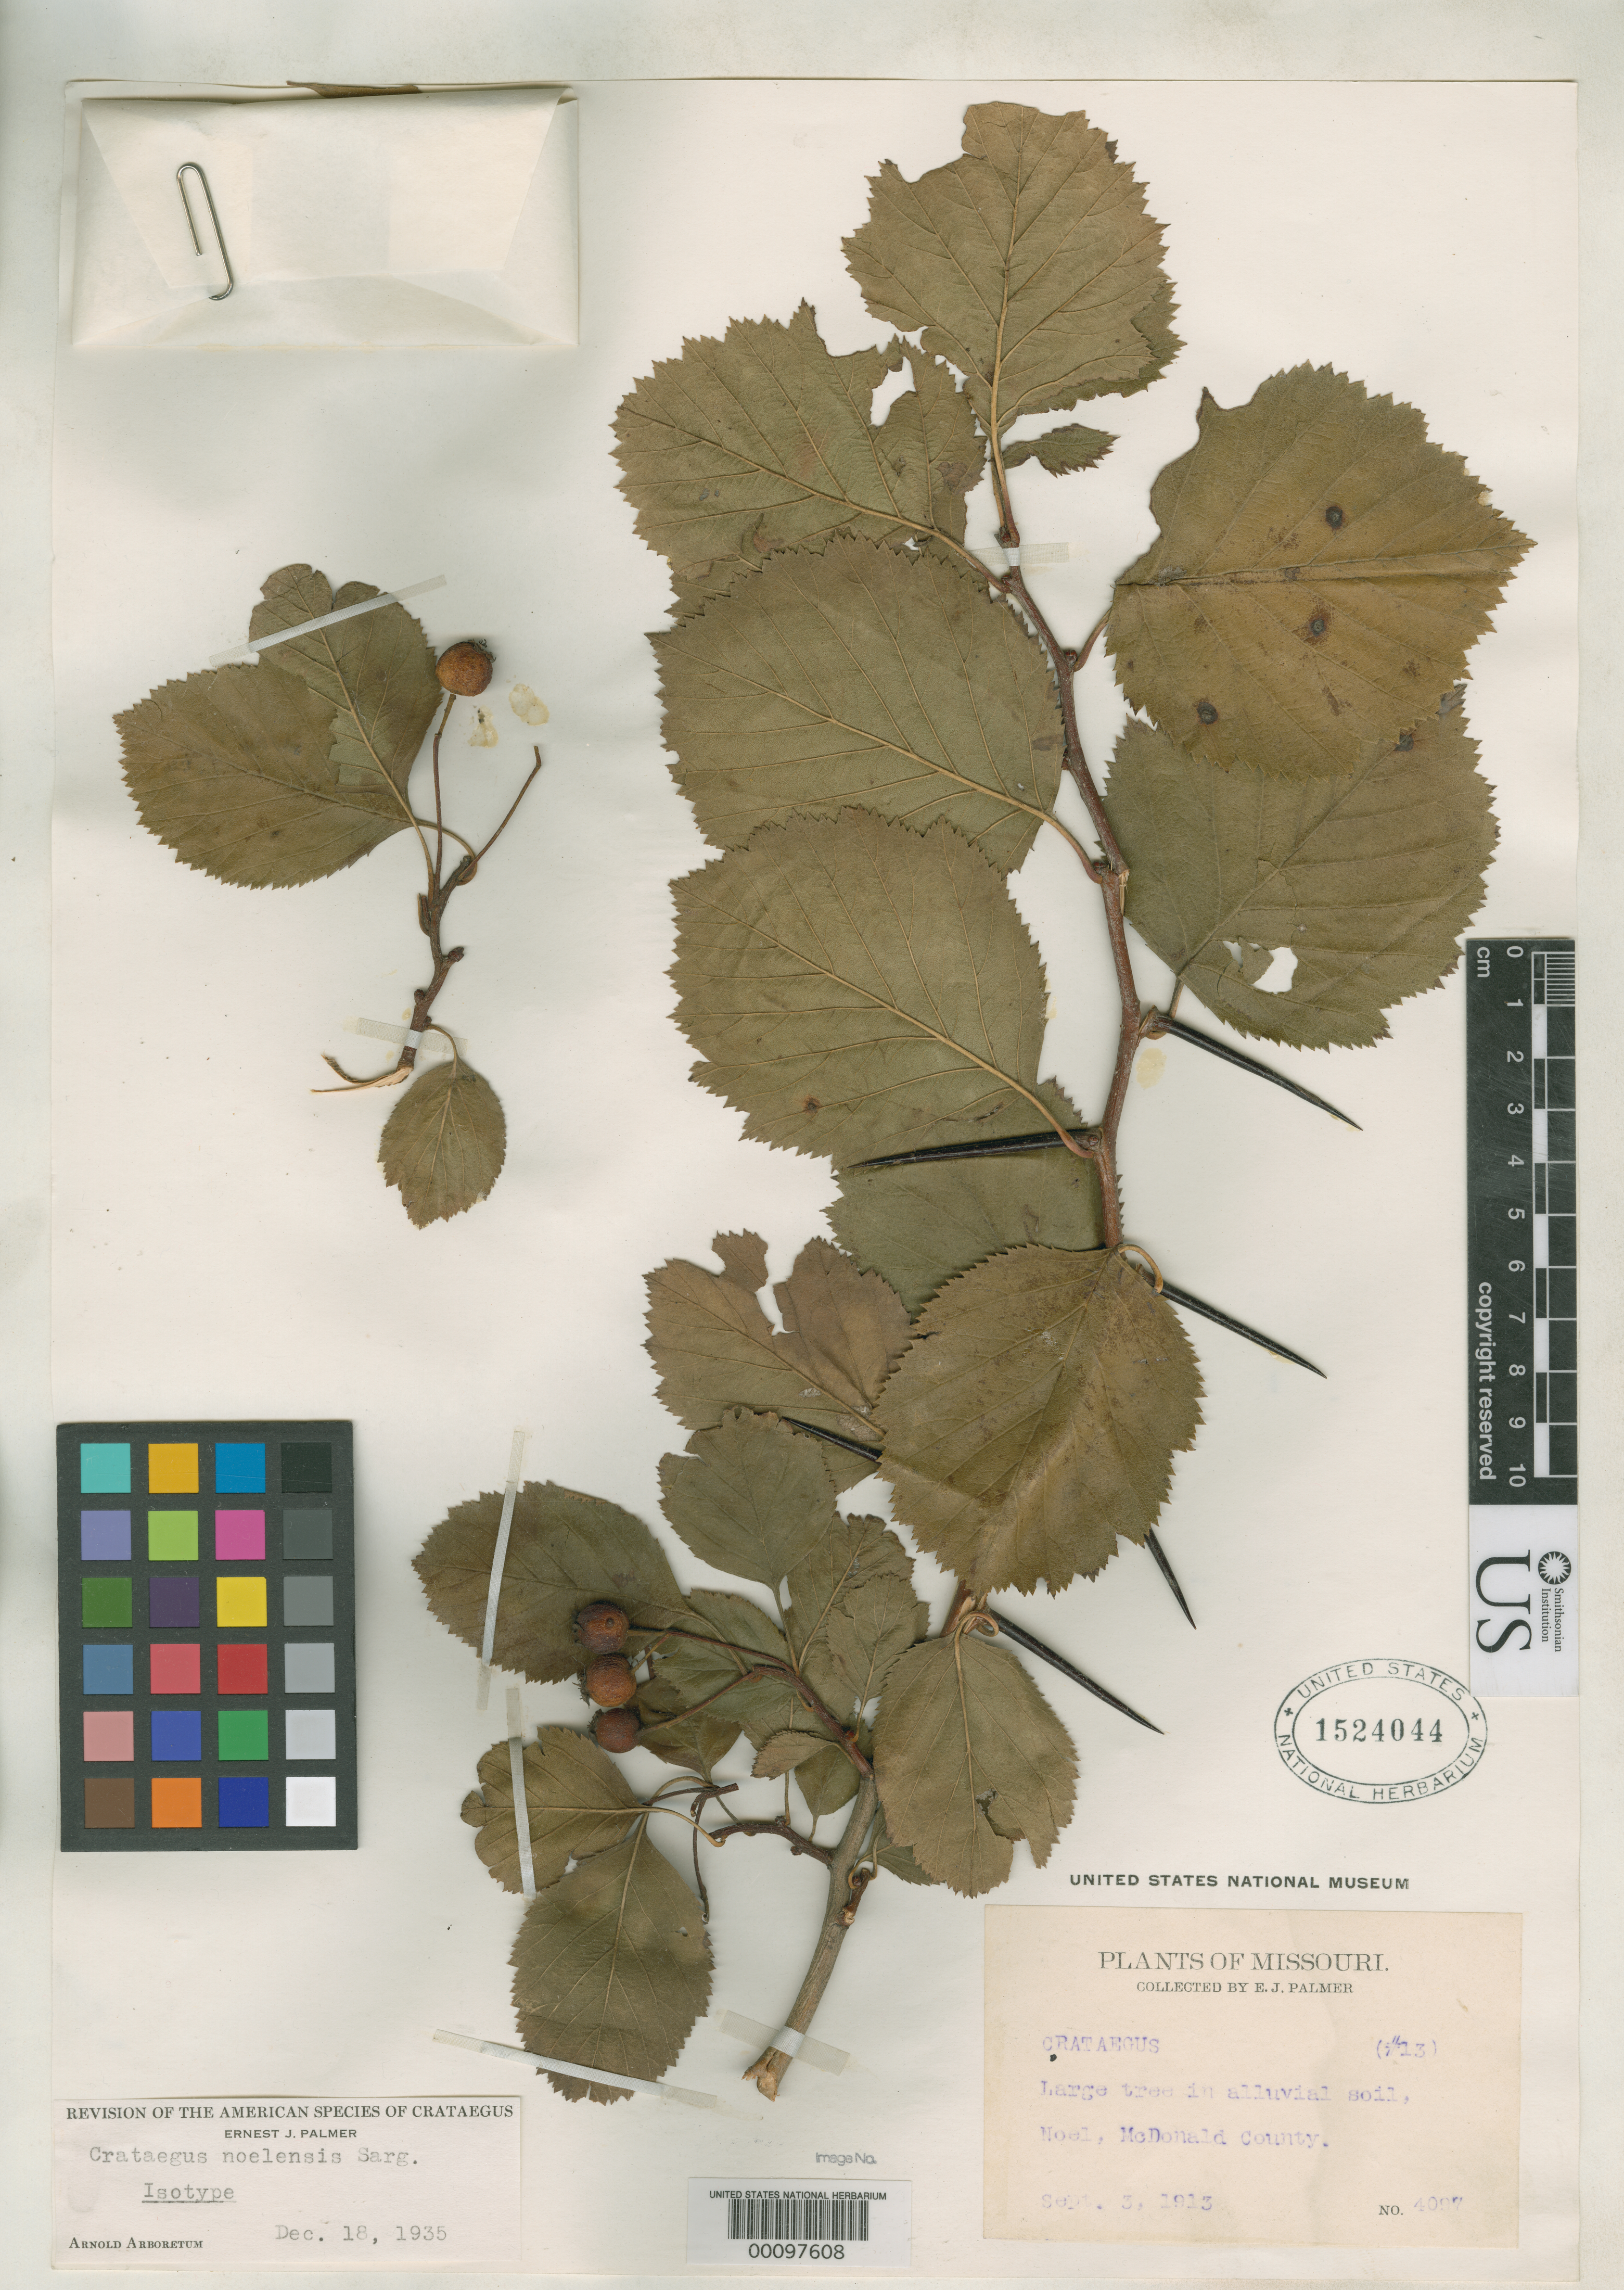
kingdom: Plantae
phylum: Tracheophyta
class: Magnoliopsida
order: Rosales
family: Rosaceae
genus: Crataegus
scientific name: Crataegus noelensis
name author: Sarg.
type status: Isotype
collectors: E. J. Palmer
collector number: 4097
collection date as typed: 03 Sep 1913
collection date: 1913-09-03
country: United States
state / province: Missouri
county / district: McDonald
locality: Noel.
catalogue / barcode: US 1524044